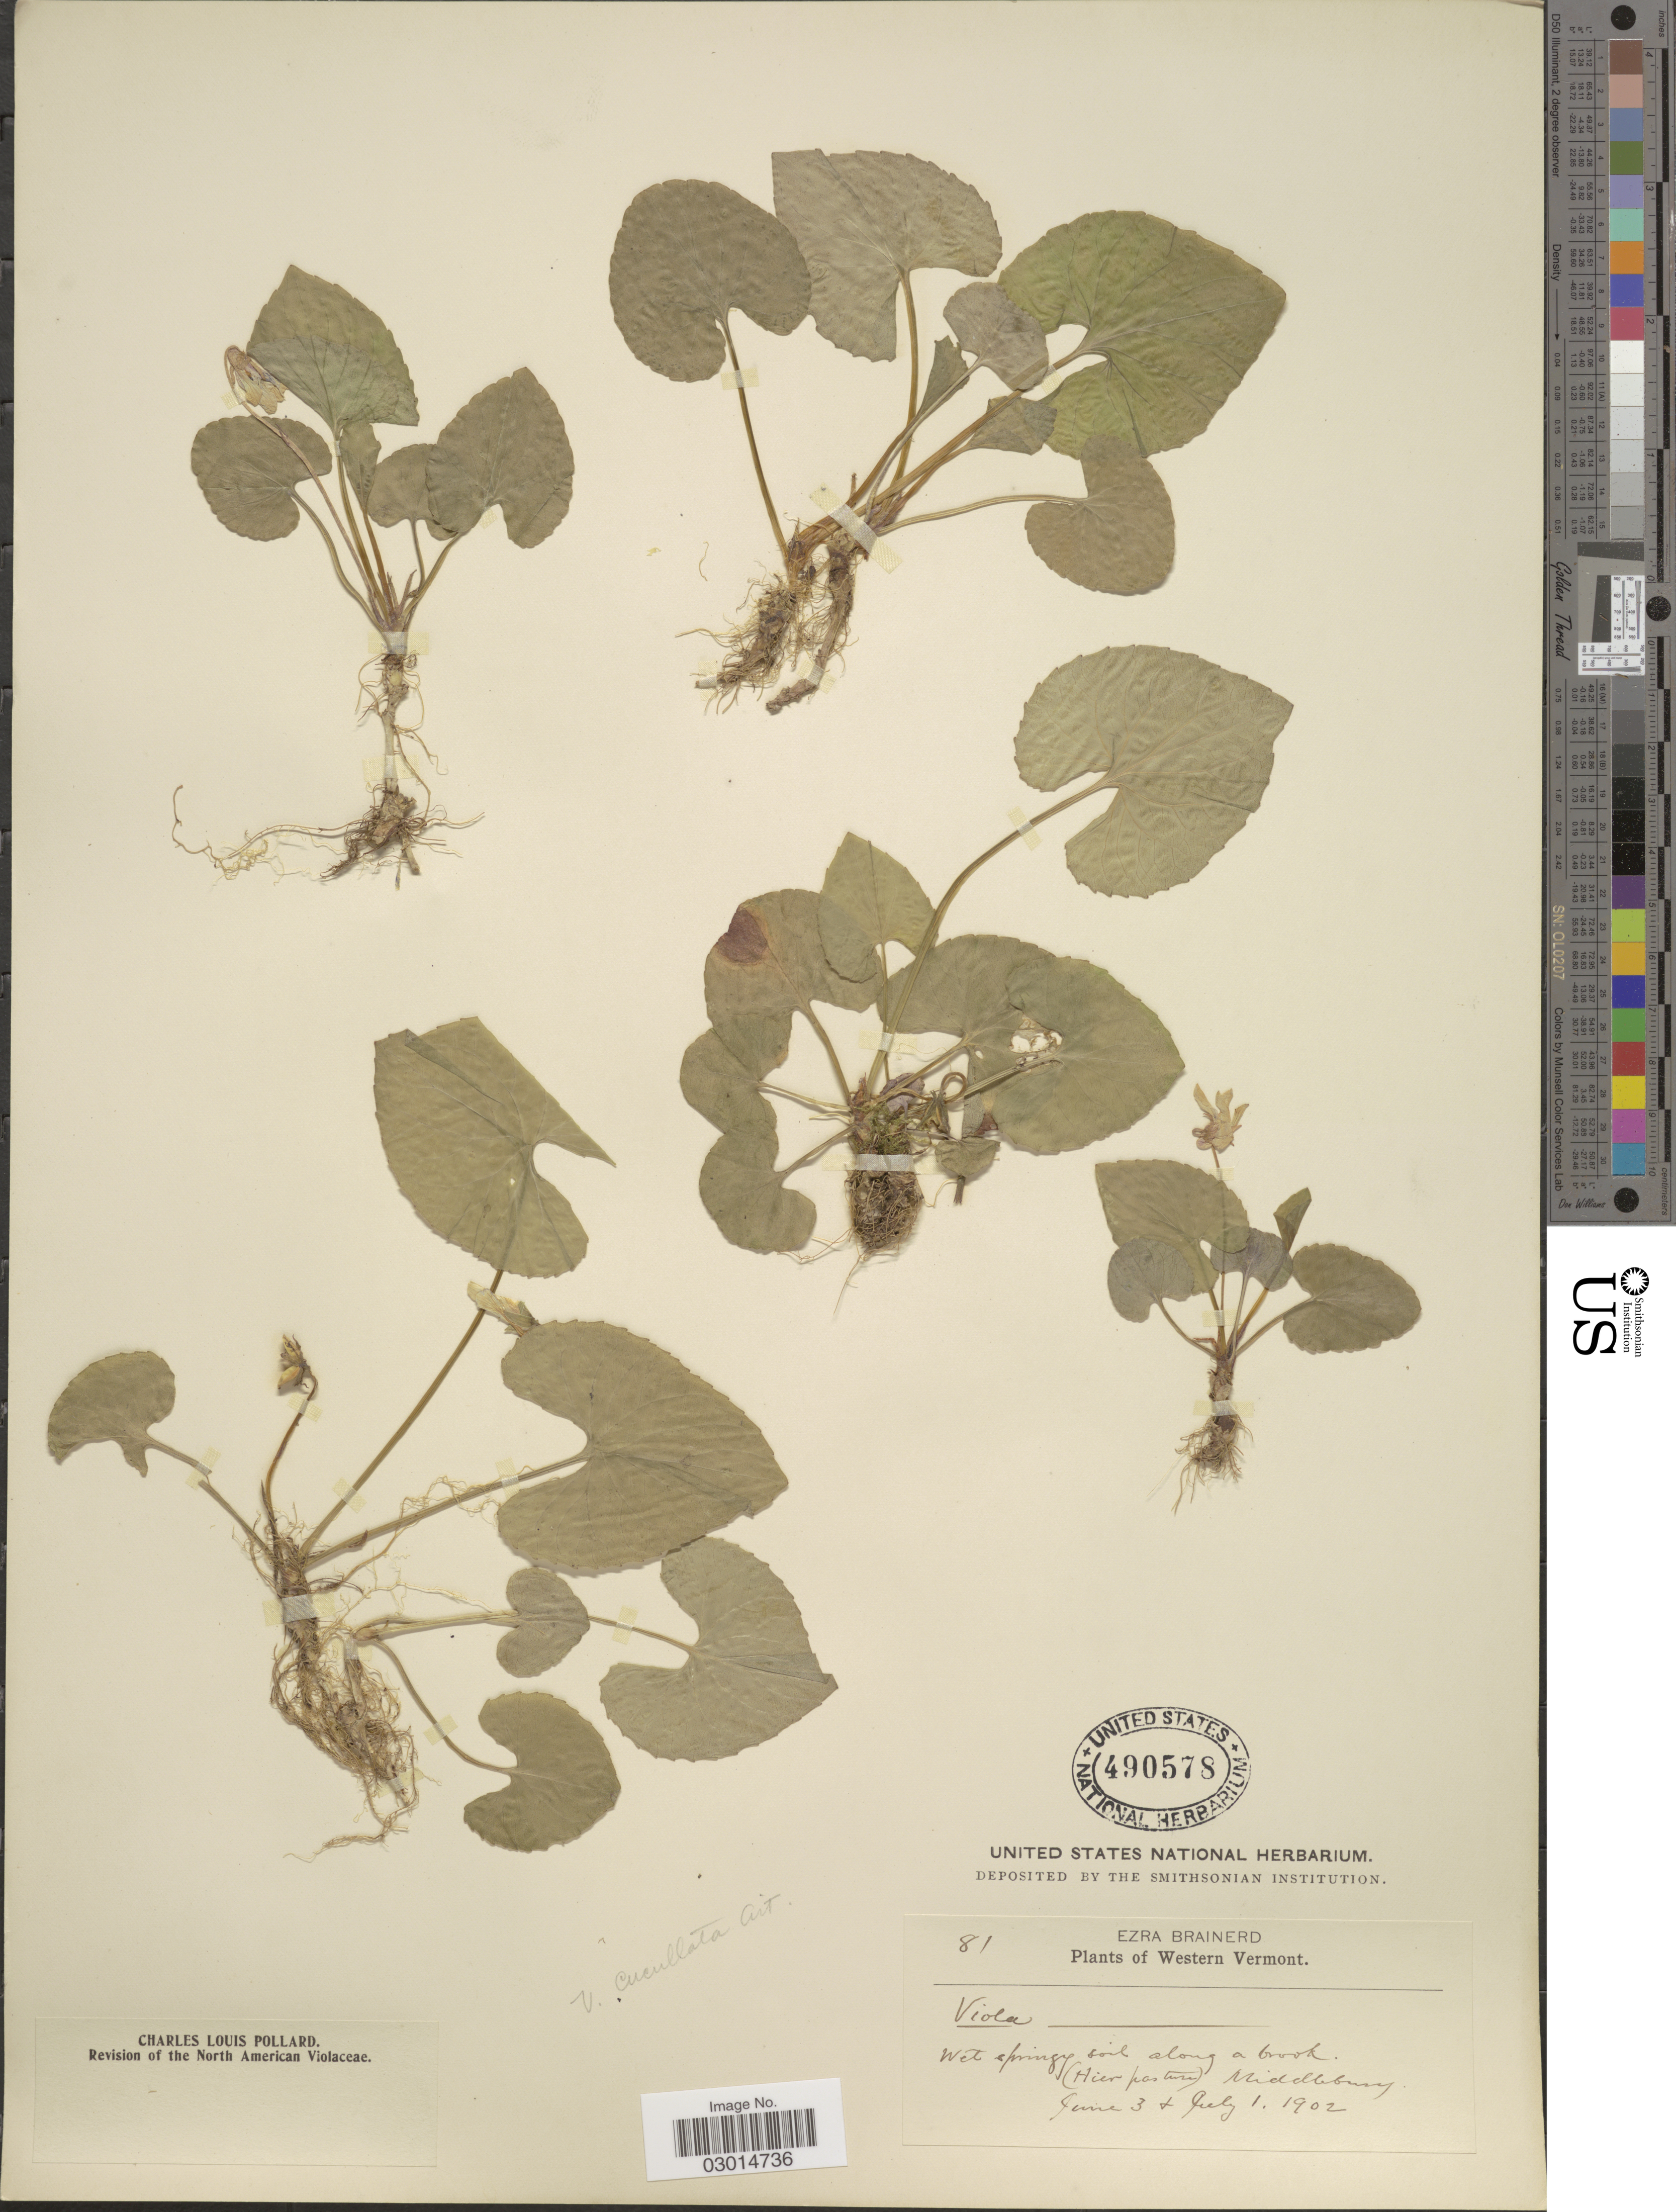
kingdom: Plantae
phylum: Tracheophyta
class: Magnoliopsida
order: Malpighiales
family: Violaceae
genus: Viola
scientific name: Viola cucullata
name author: Aiton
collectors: E. Brainerd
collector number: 81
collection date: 1902-06-03/1902-07-01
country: United States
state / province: Vermont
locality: Western Vermont. Middlebury.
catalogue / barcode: US 490578